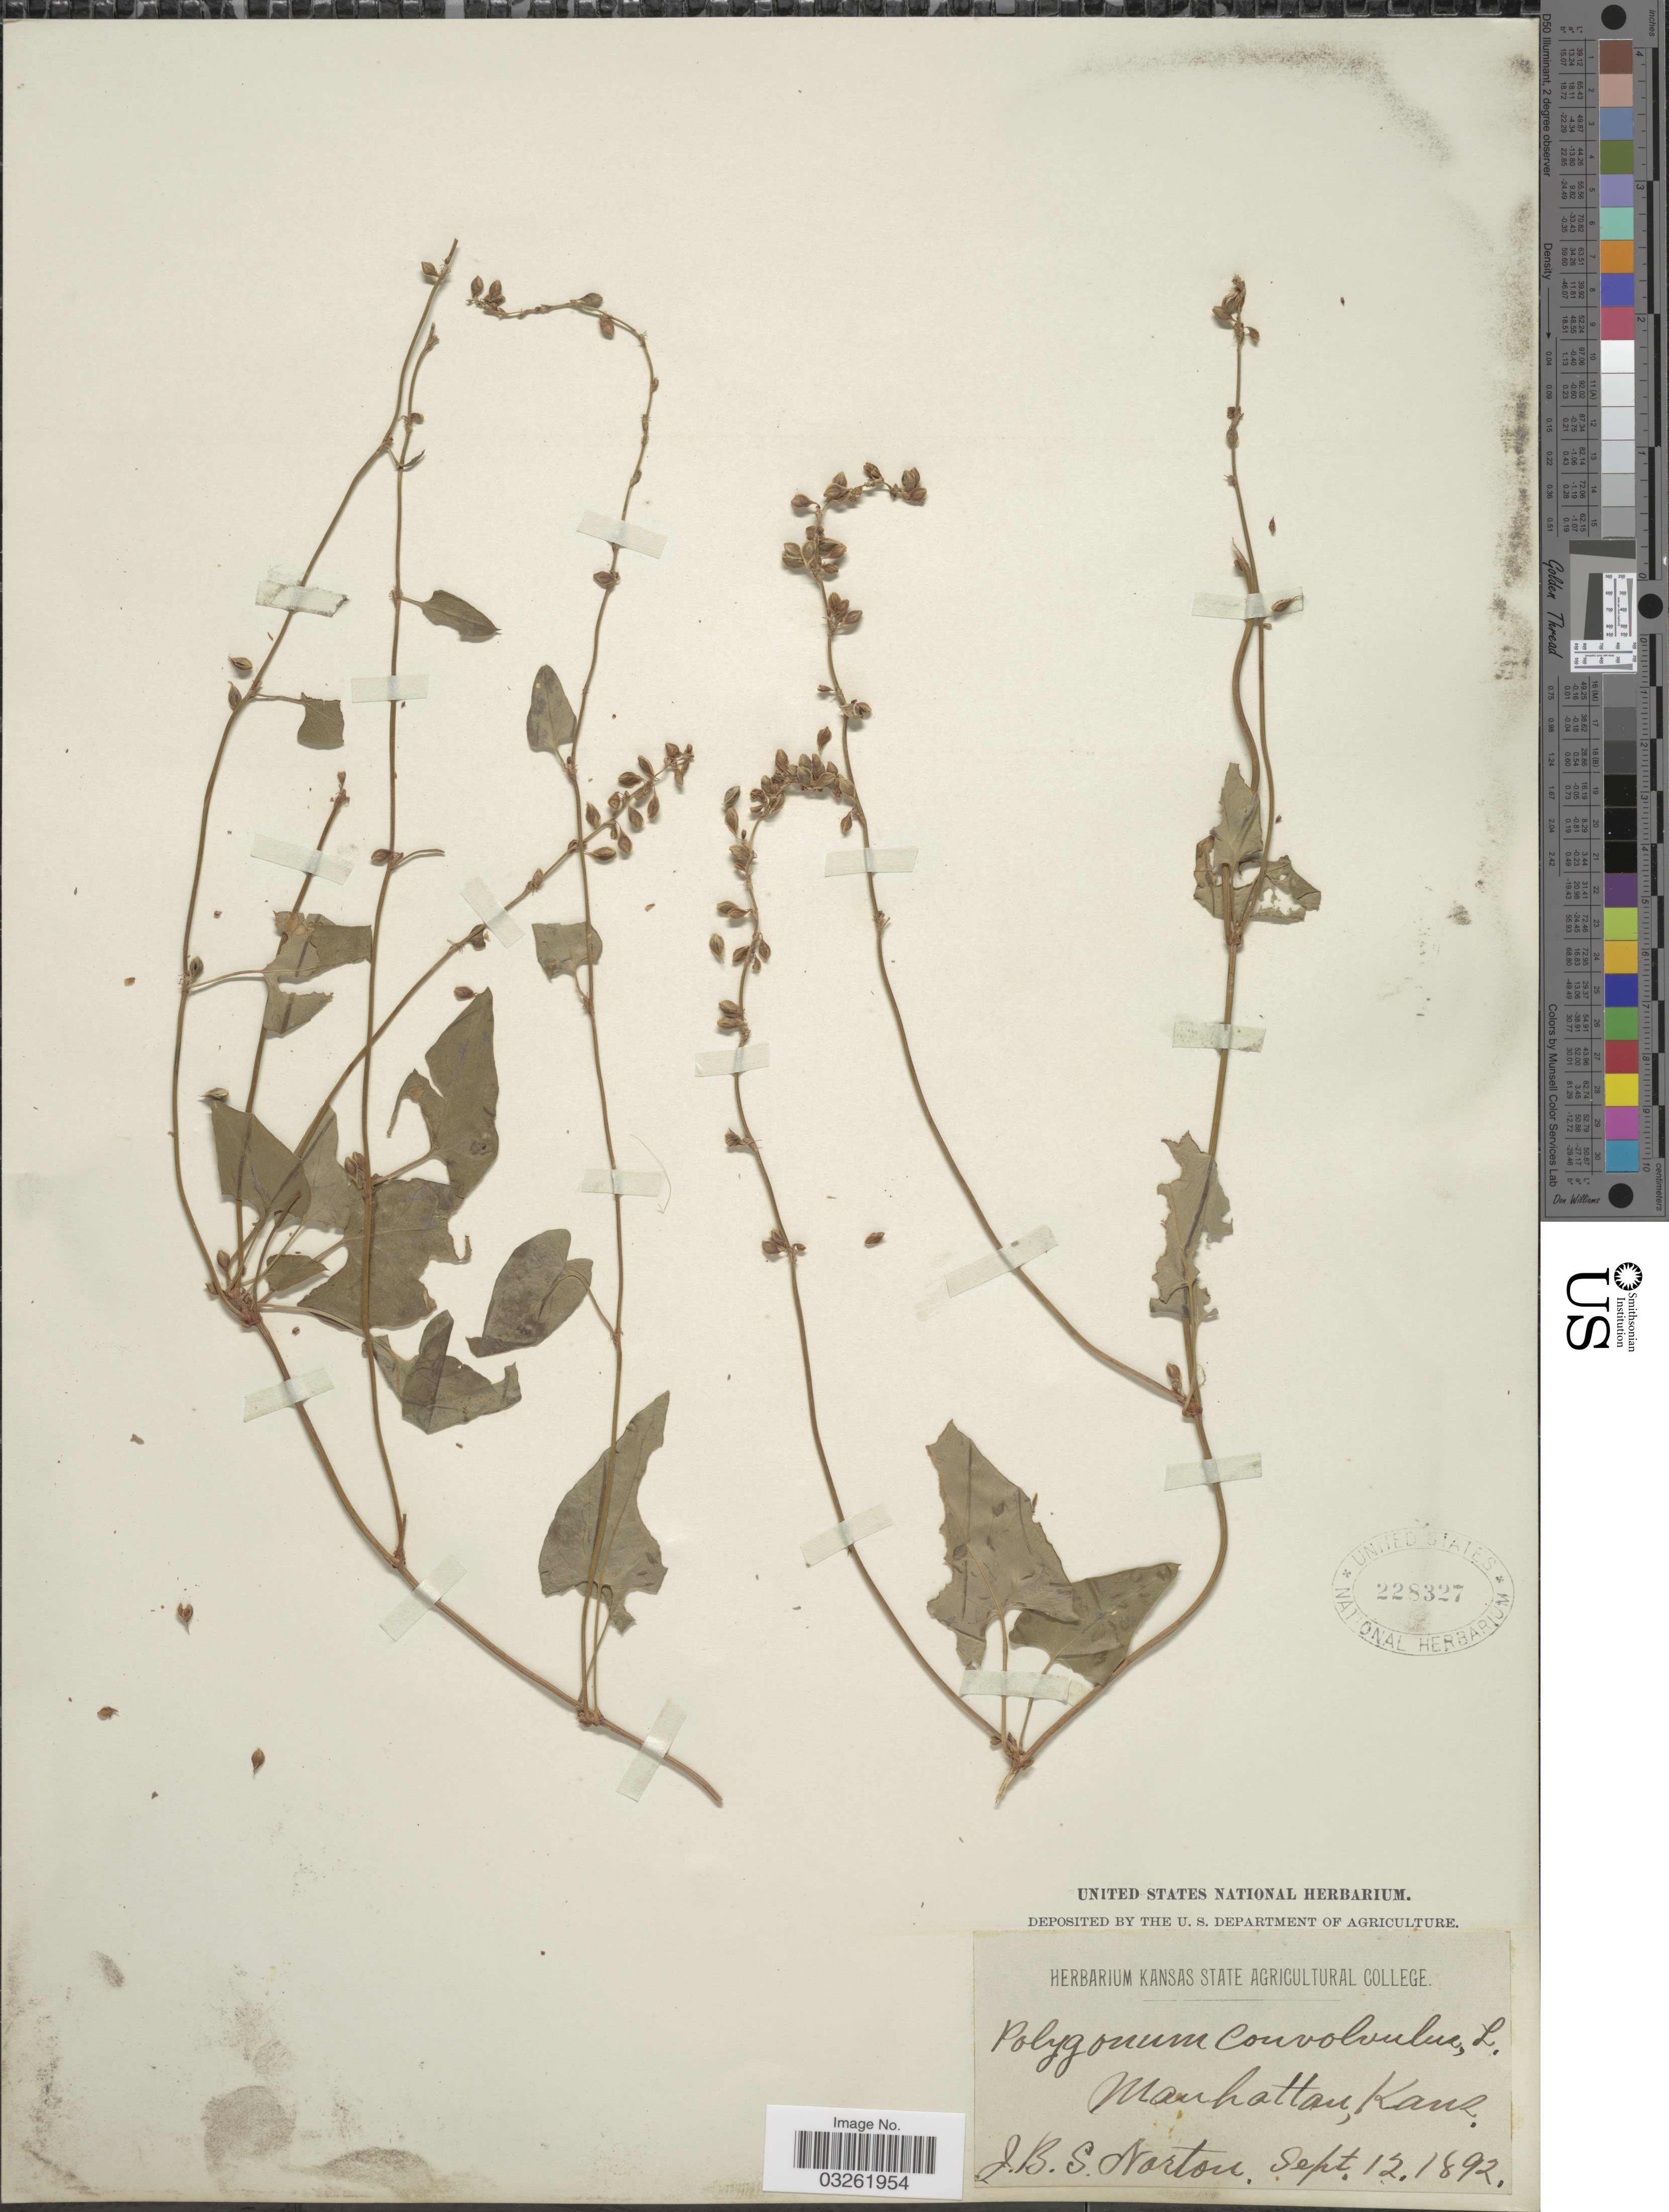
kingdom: Plantae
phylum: Tracheophyta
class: Magnoliopsida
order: Caryophyllales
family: Polygonaceae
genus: Fallopia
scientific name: Fallopia convolvulus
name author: (L.) Á. Löve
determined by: Strong, M. T., (US), Smithsonian Institution - National Museum of Natural History (UNITED STATES)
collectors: J. B. S. Norton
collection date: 1892-09-12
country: United States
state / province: Kansas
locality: Manhattan, Kans.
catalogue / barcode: US 228327